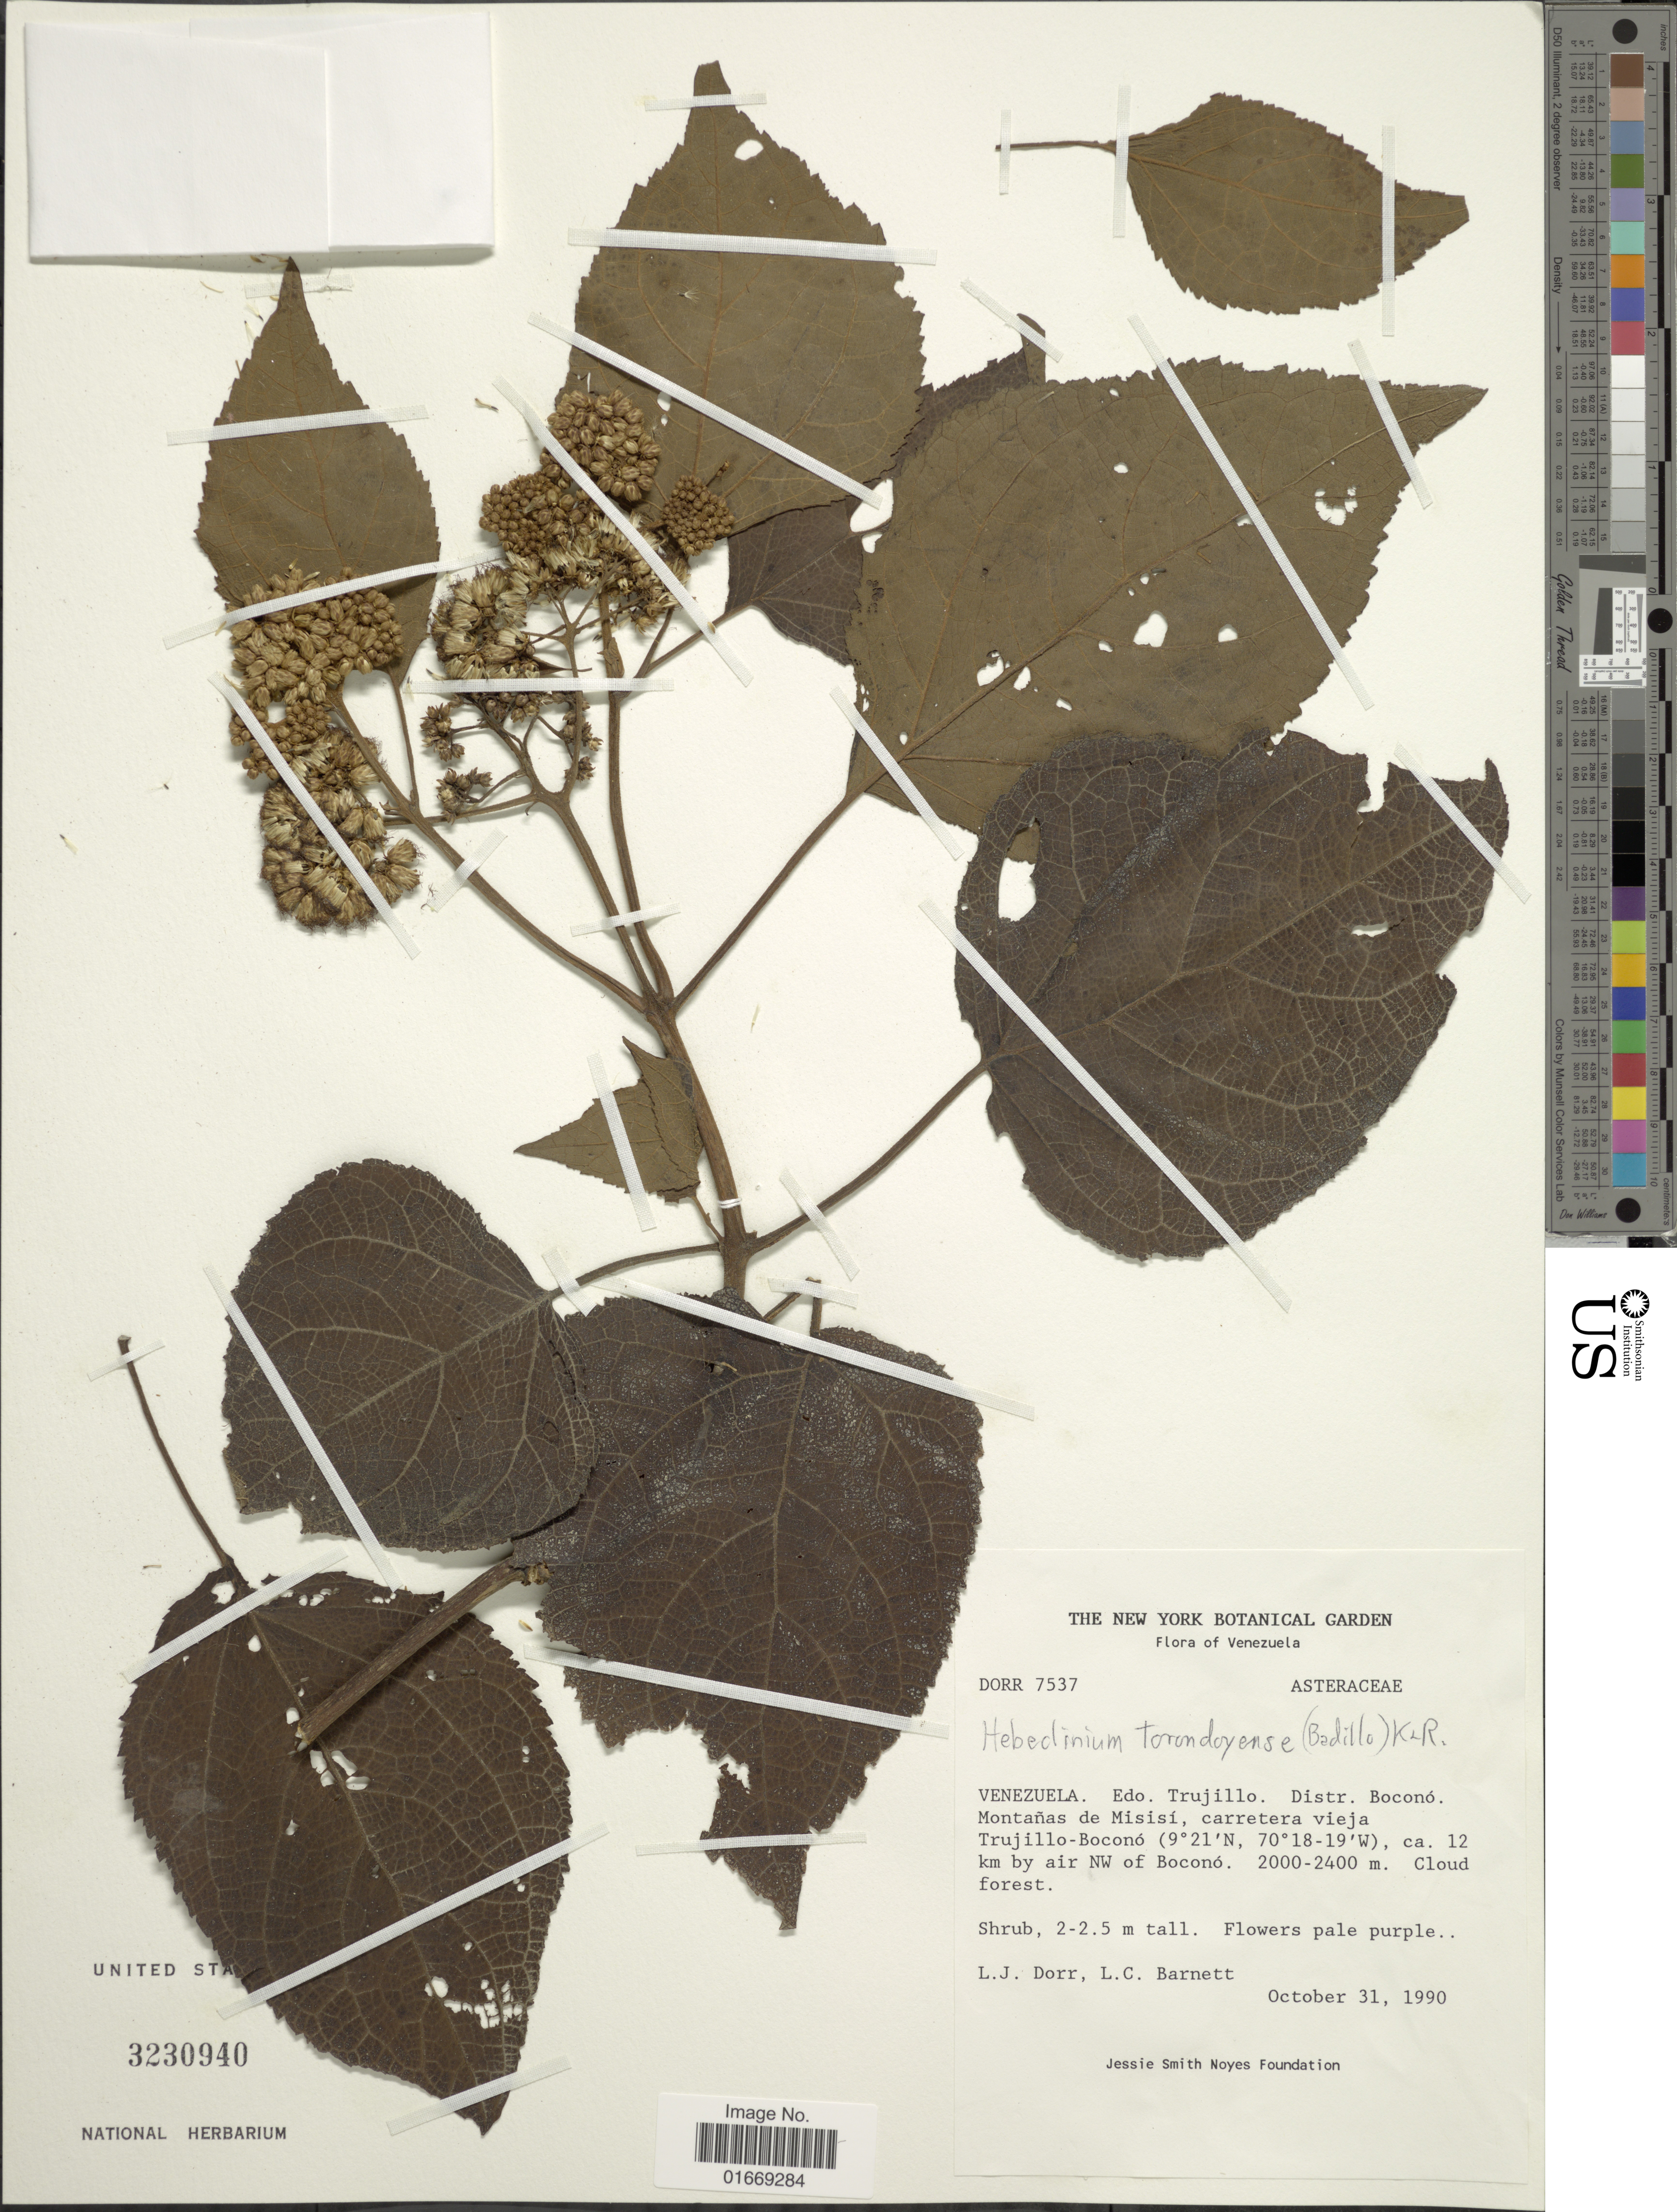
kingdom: Plantae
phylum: Tracheophyta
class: Magnoliopsida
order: Asterales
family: Asteraceae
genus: Hebeclinium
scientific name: Hebeclinium torondoyense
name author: (V.M. Badillo) R.M. King & H. Rob.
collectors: L. J. Dorr & L. C. Barnett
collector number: DORR 7537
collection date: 1990-10-31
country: Venezuela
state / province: Trujillo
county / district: Boconó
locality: Montañas de Misisi, carretera vieja Trujillo-Boconó, ca. 12 km by air NW of Boconó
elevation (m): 2000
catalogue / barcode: US 3230940